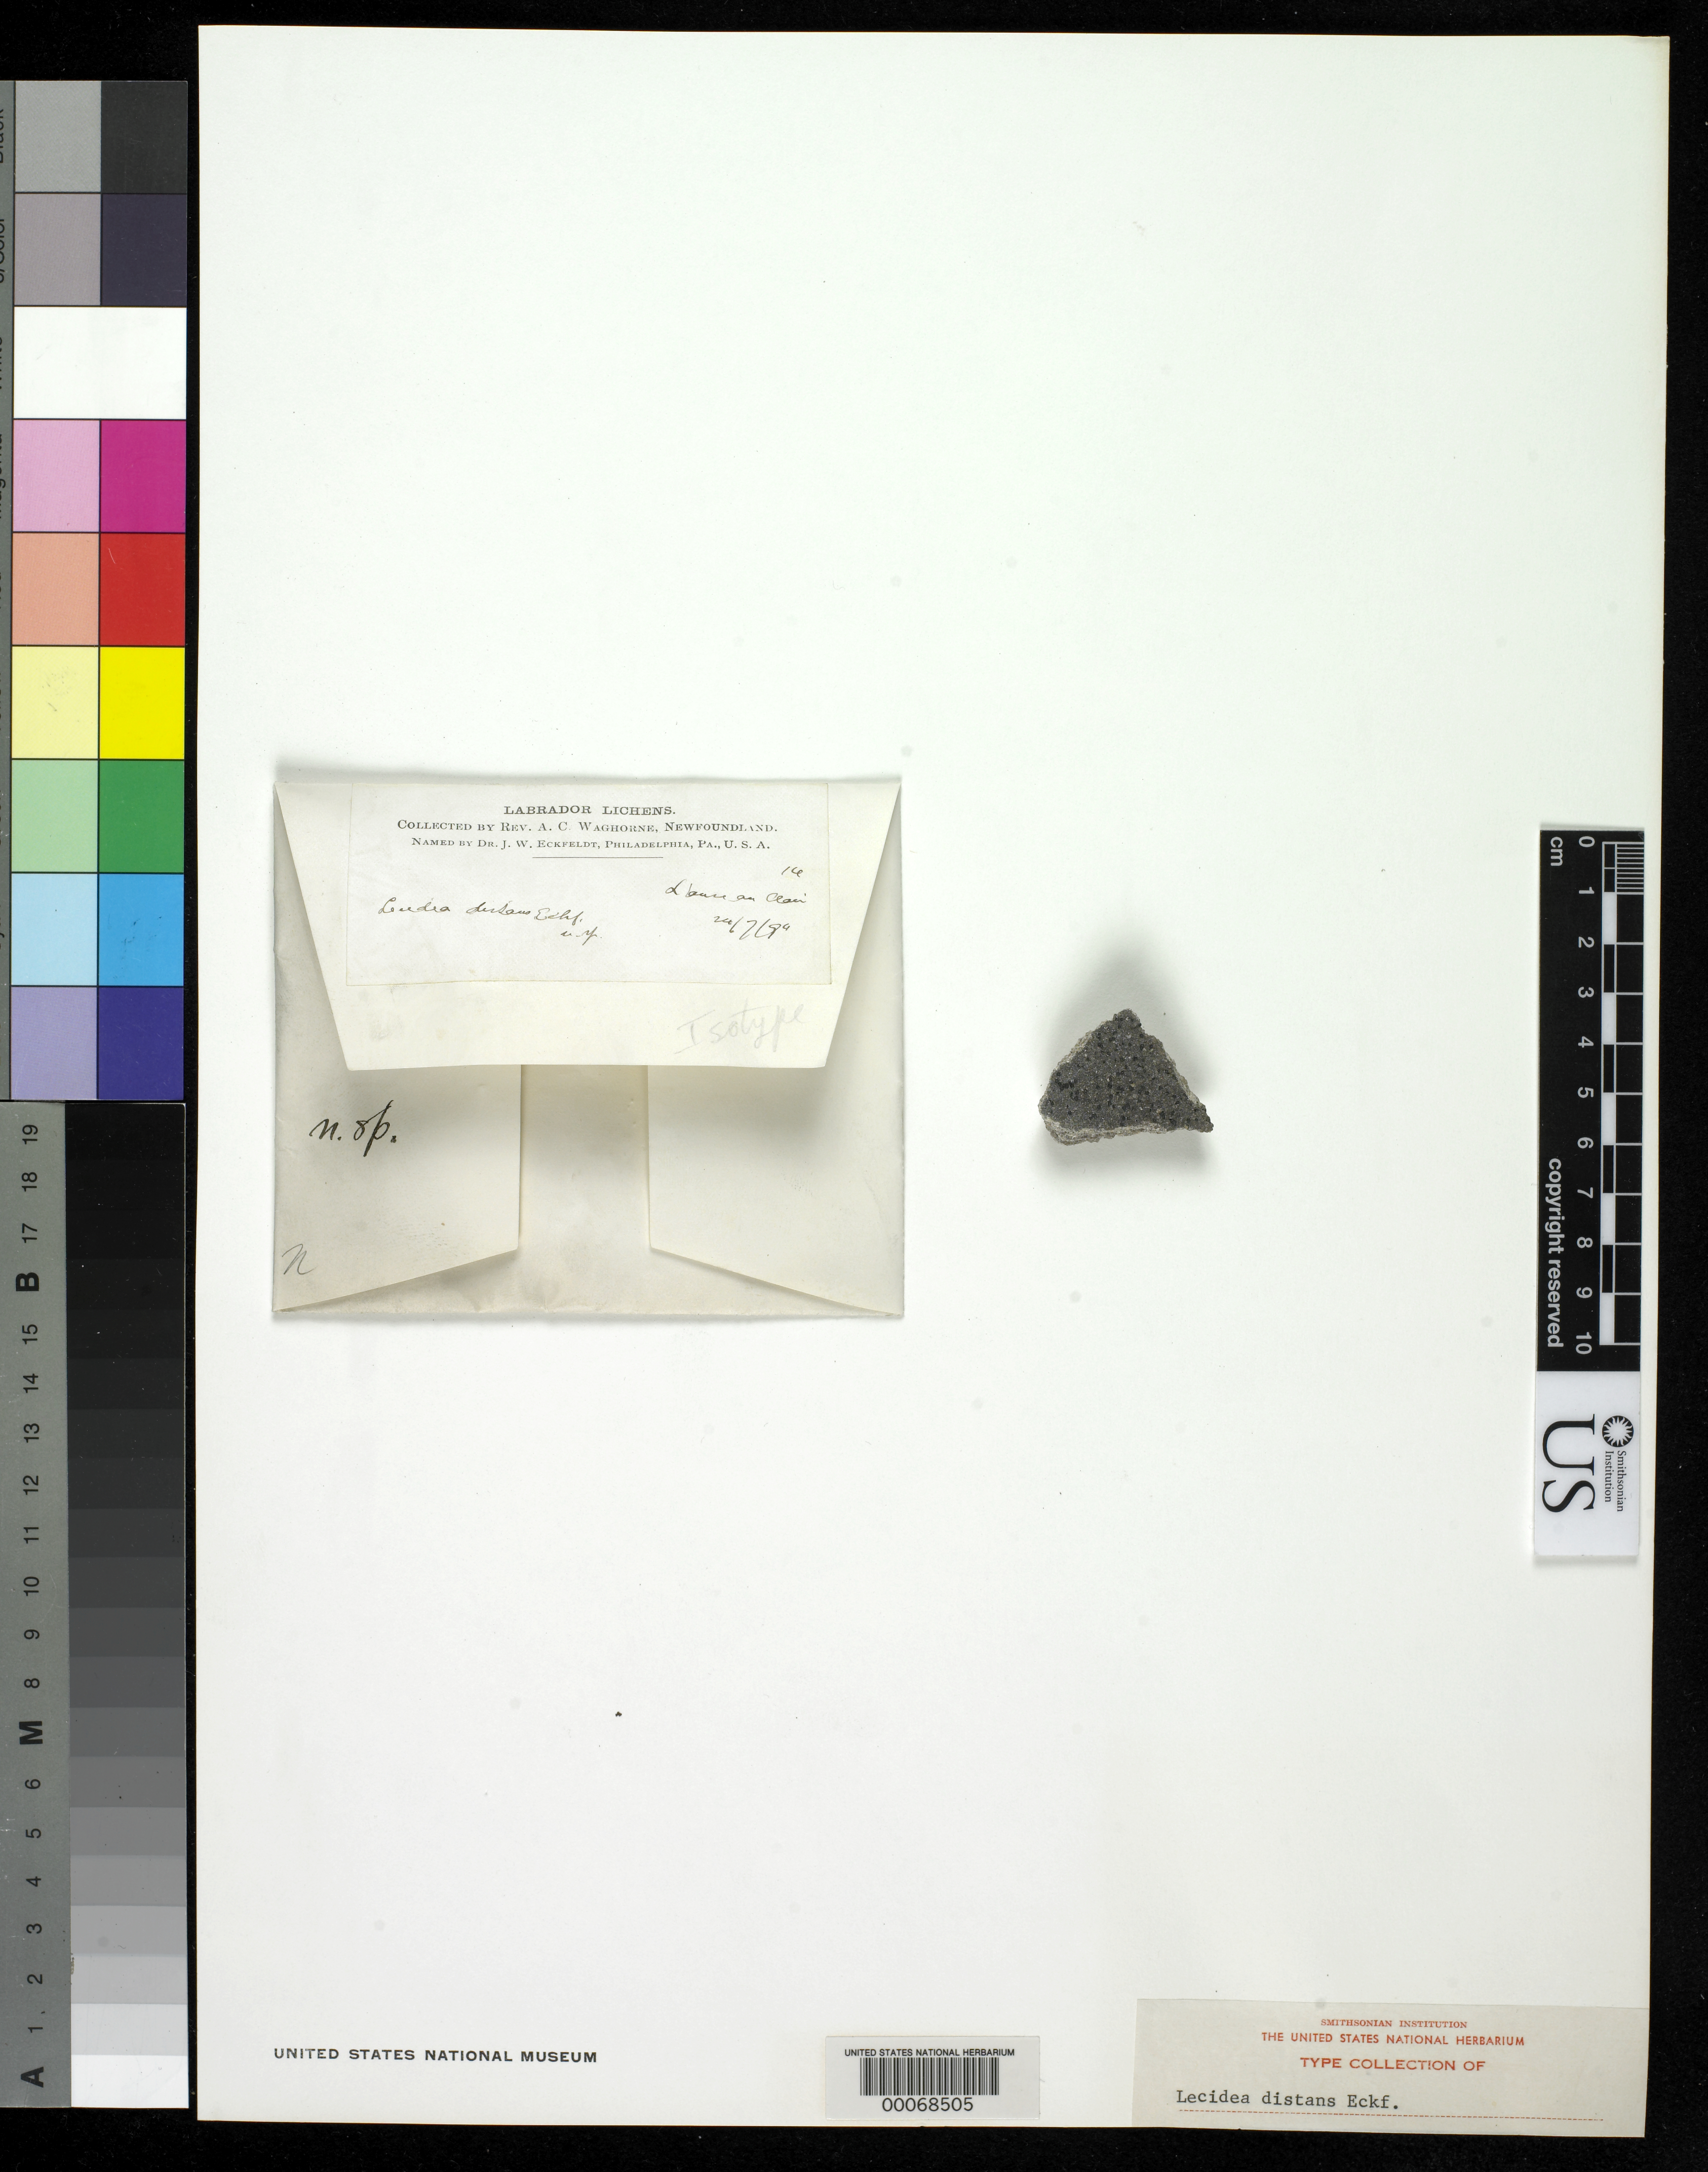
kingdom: Fungi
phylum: Ascomycota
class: Lecanoromycetes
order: Lecideales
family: Lecideaceae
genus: Lecidea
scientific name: Lecidea distans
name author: Eckfeldt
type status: Isotype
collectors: A. Waghorne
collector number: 16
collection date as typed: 24 Jul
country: Canada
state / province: Newfoundland and Labrador / Quebec